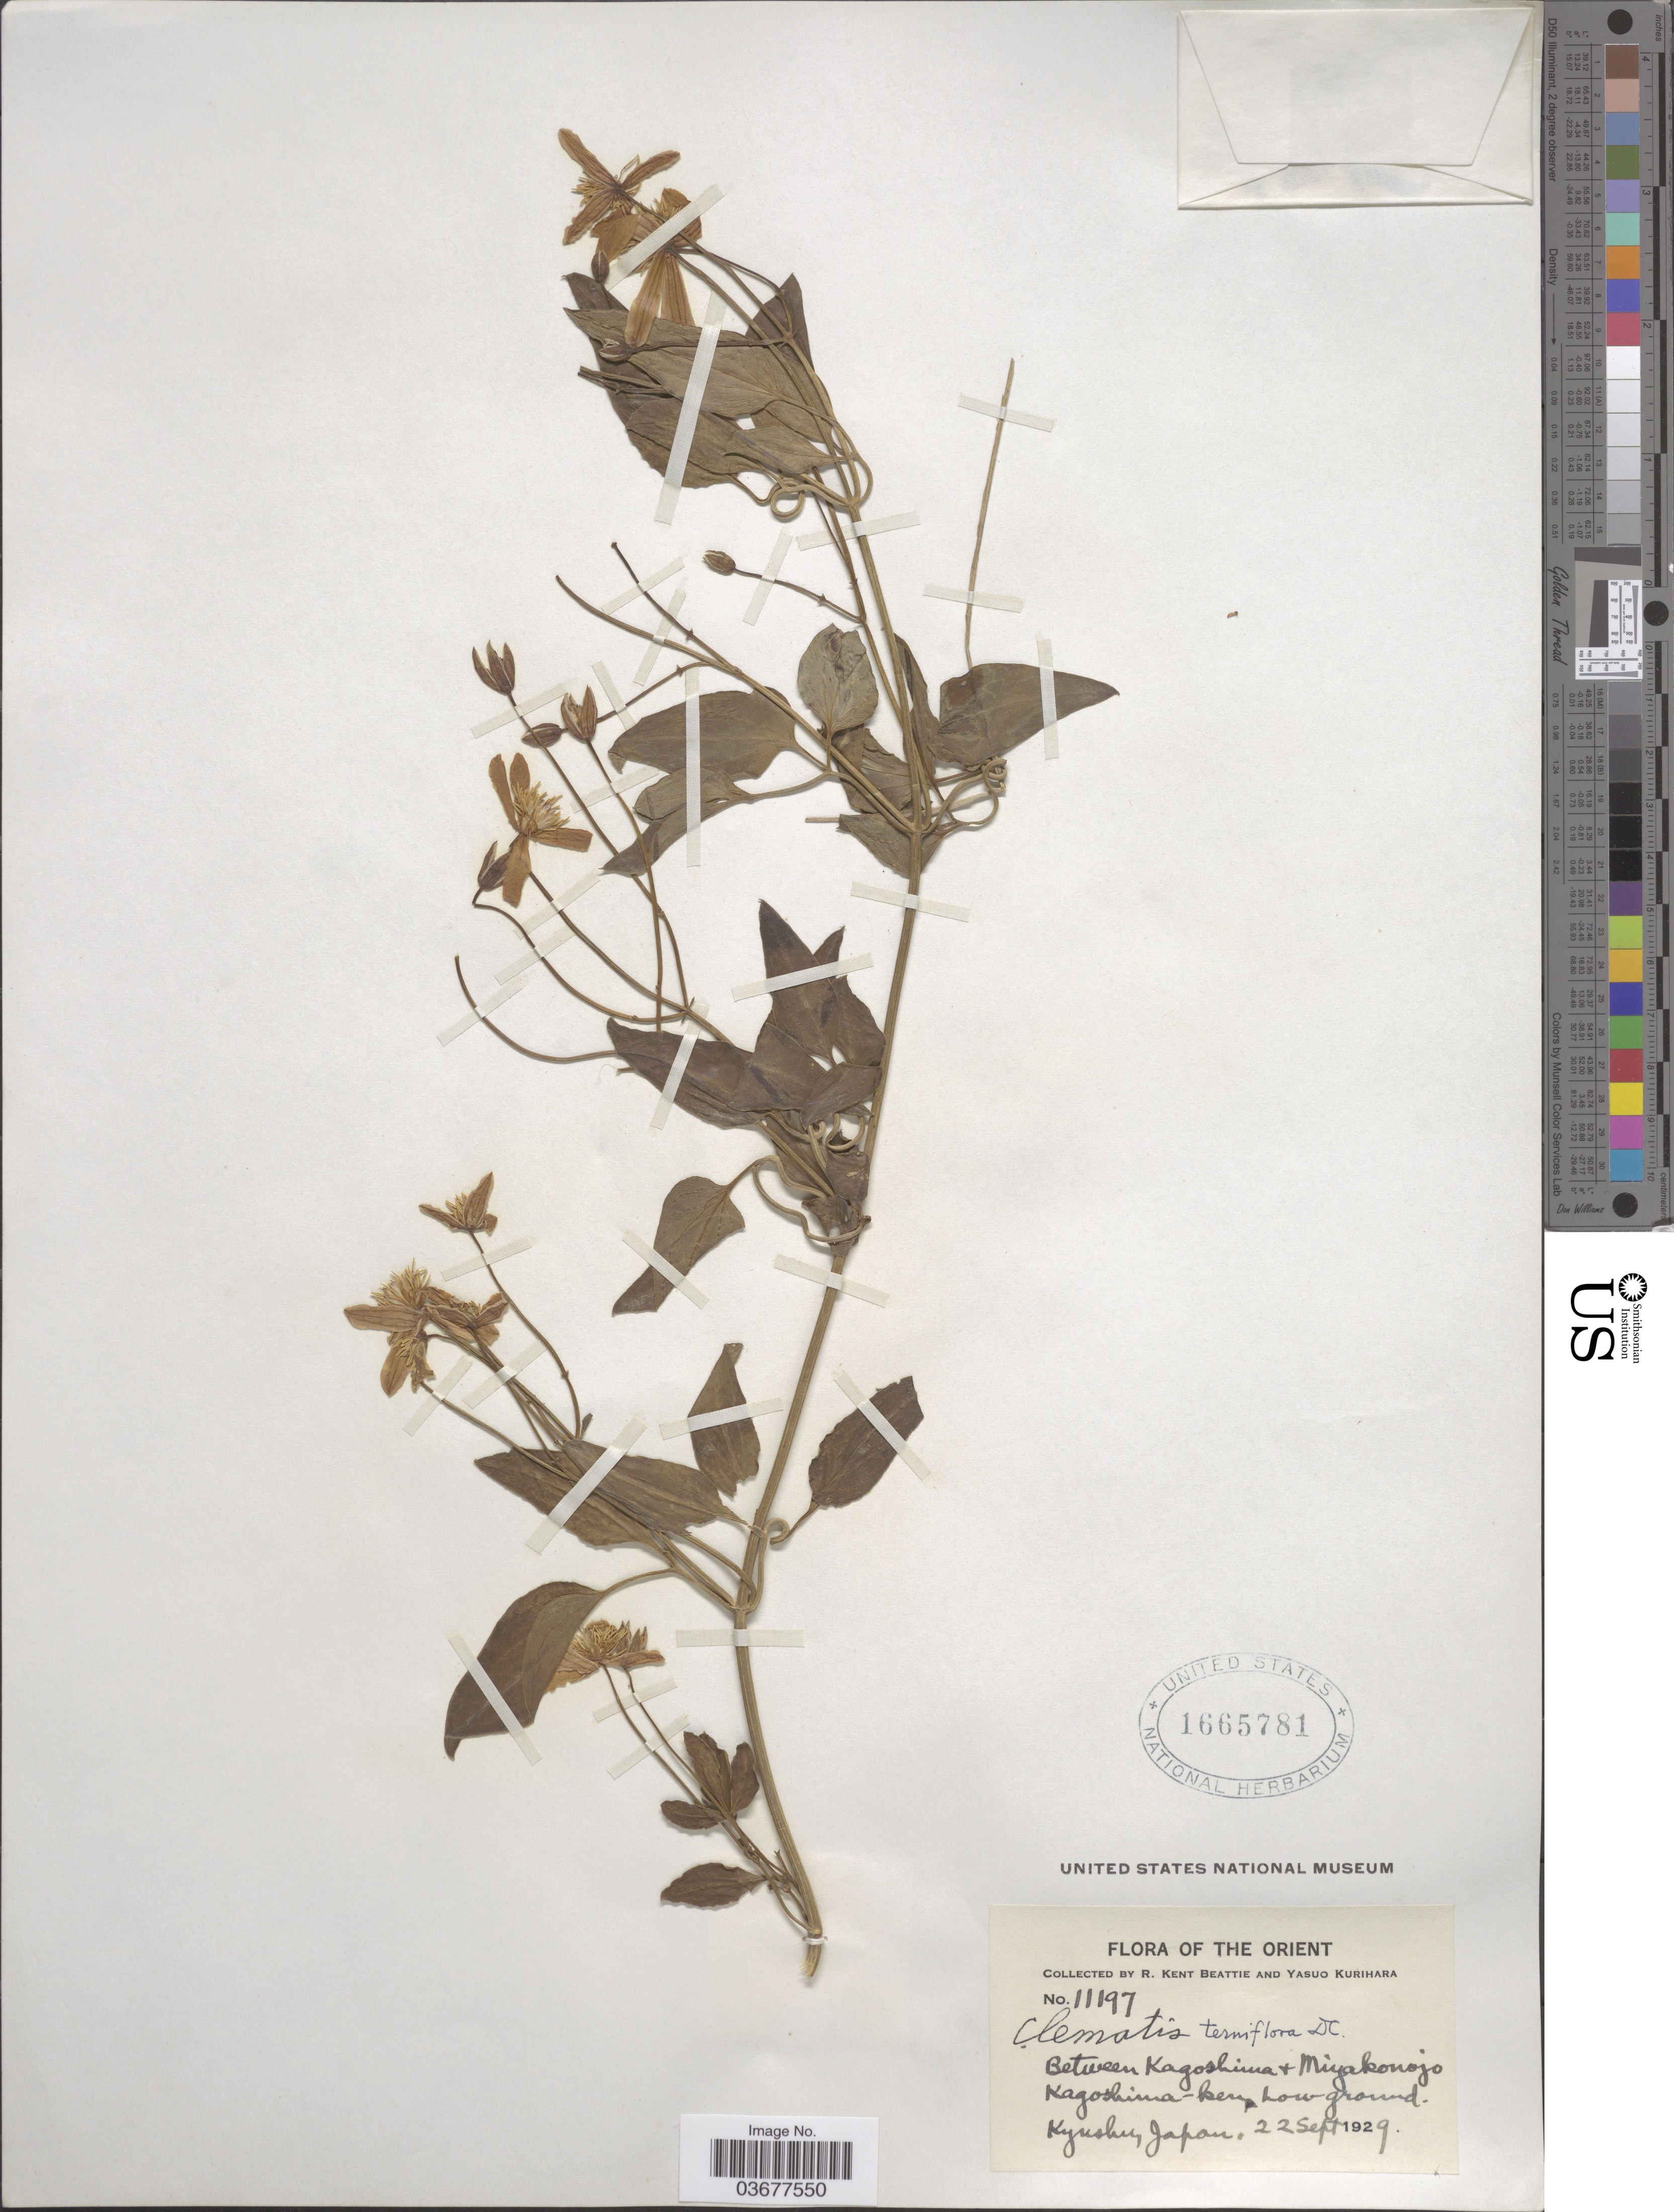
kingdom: Plantae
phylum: Tracheophyta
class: Magnoliopsida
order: Ranunculales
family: Ranunculaceae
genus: Clematis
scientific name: Clematis terniflora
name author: DC.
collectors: R. K. Beattie & Y. Kurihara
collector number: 11197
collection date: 1929-09-22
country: Japan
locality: The Orient. Between Kagoshima + Miyakonojo Kagoshima-ken, Low ground. Kyushu, Japan.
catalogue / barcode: US 1665781